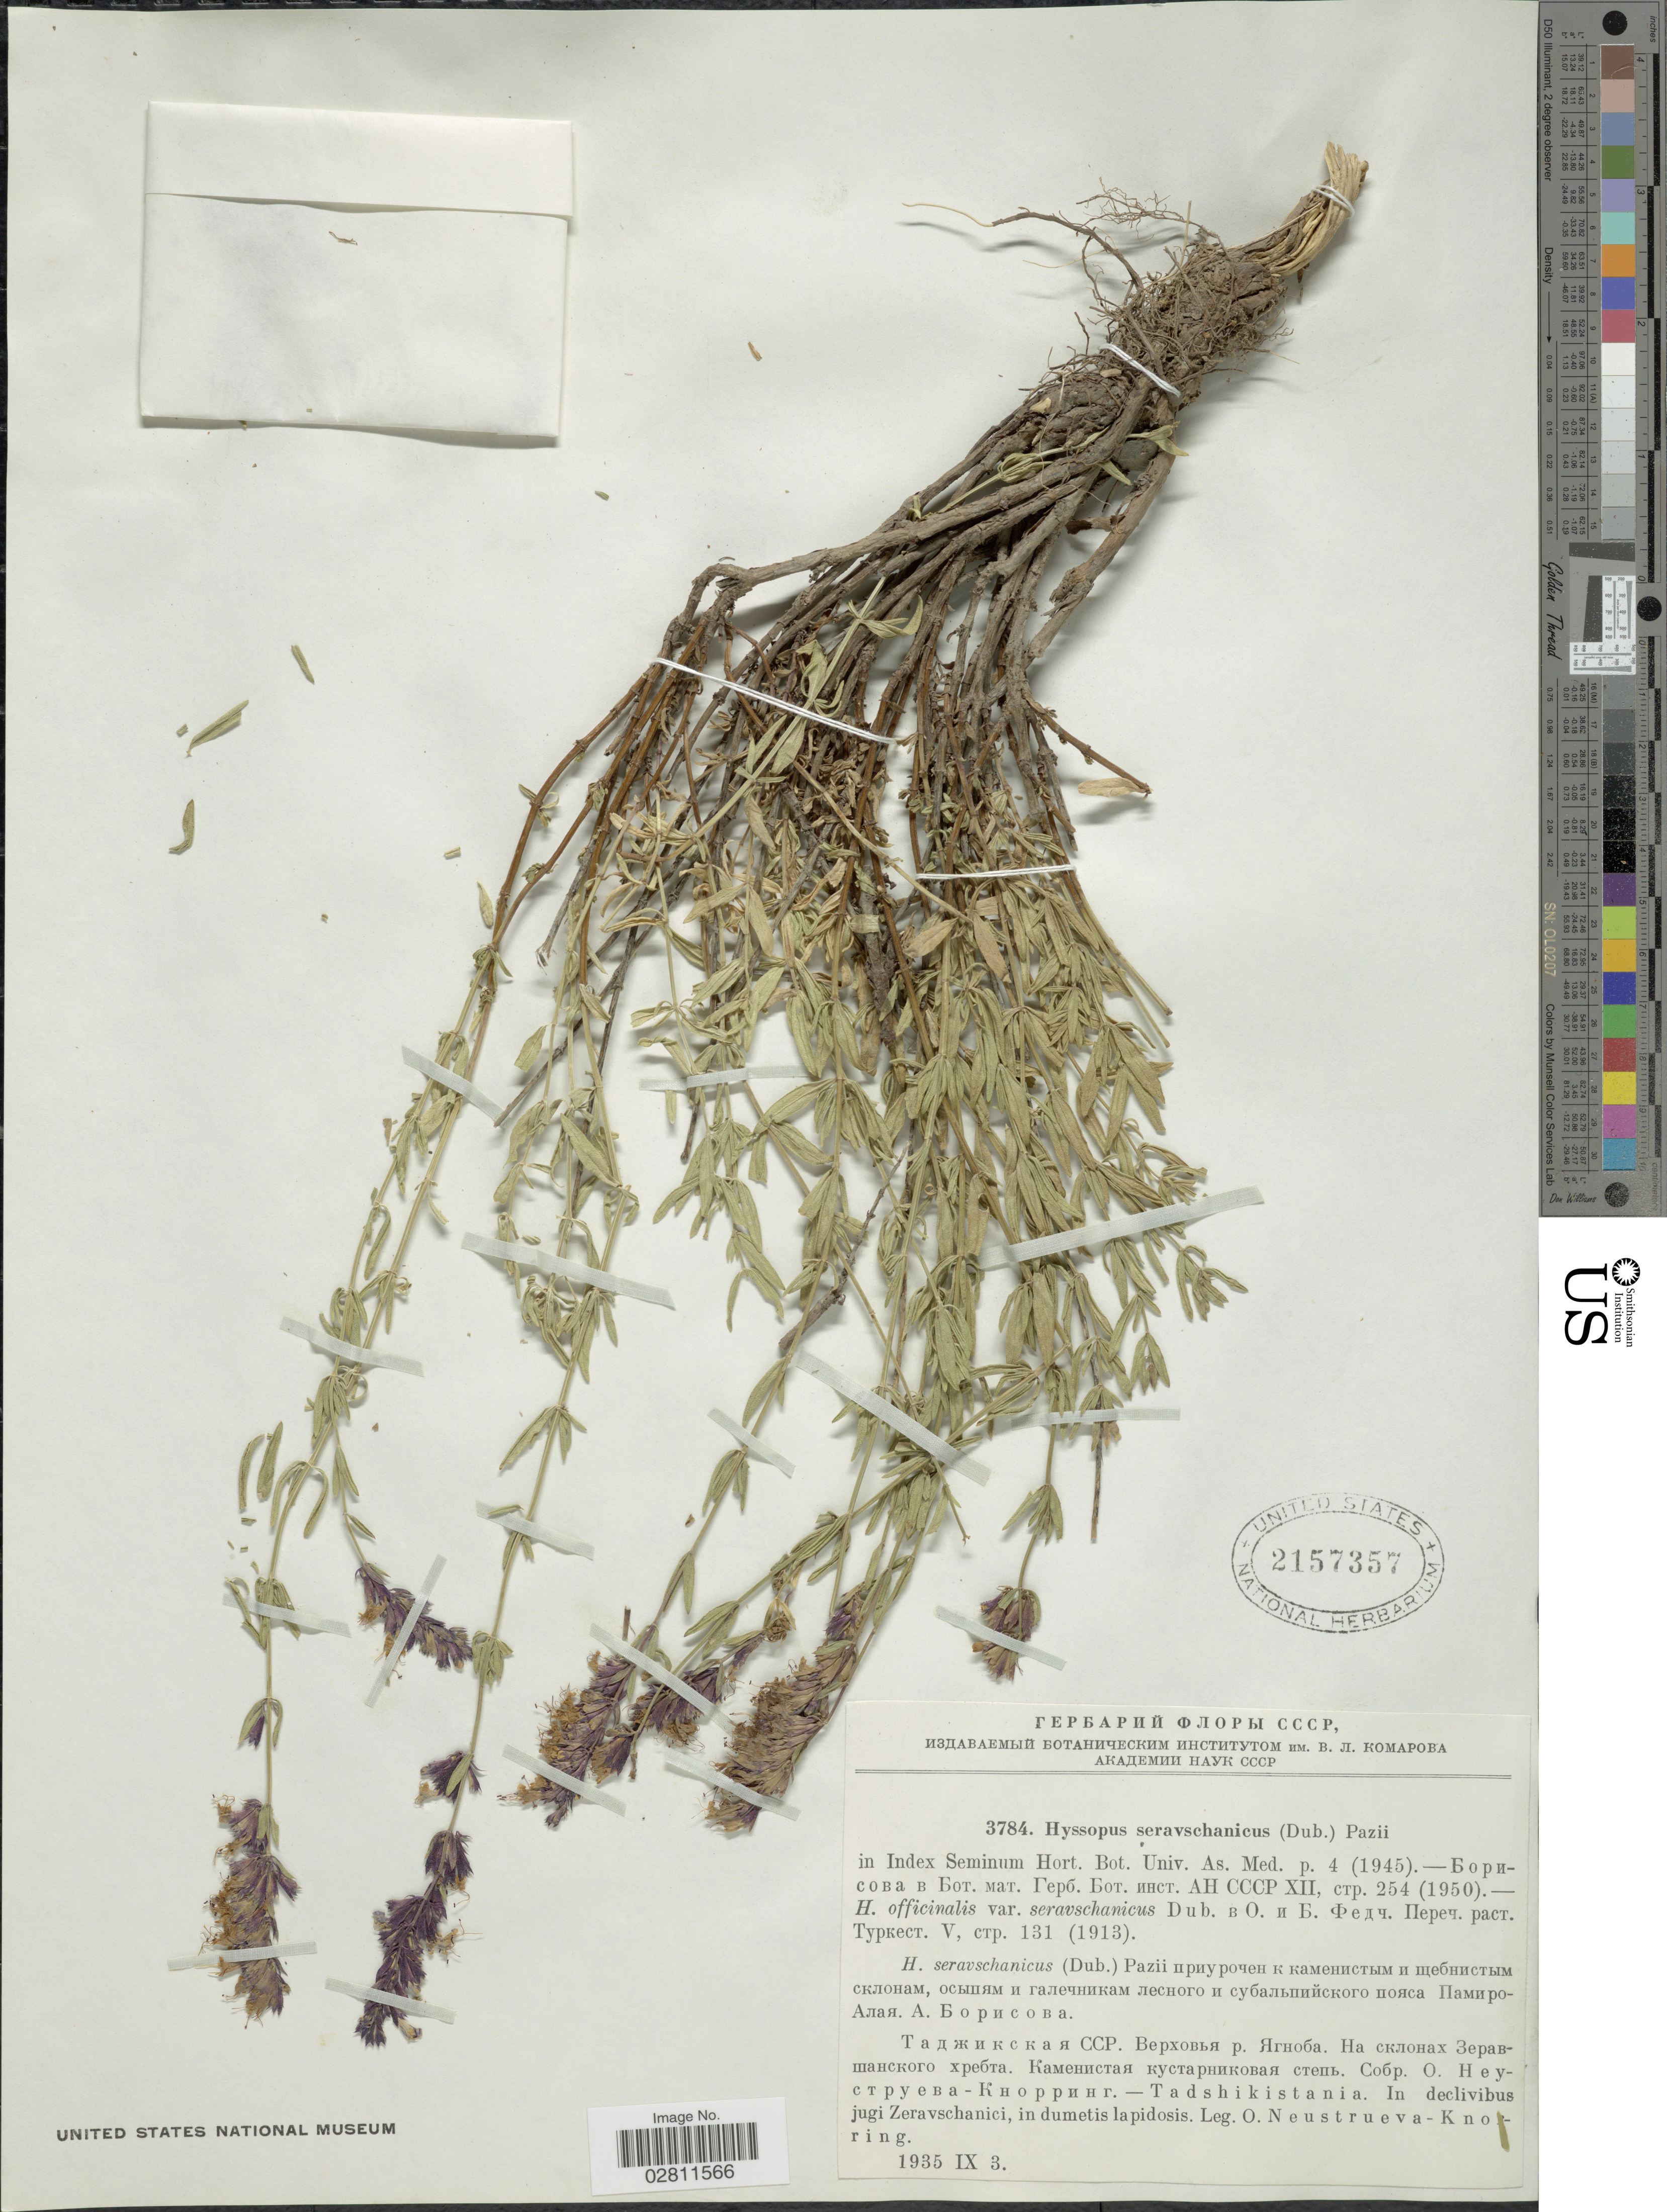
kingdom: Plantae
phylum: Tracheophyta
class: Magnoliopsida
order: Lamiales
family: Lamiaceae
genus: Hyssopus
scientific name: Hyssopus seravschanicus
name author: (Dubj.) Pazij.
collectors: O. Neustrueva-Knorring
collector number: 3784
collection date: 1935-09-03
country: Tajikistan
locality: Tadshikistania. In declivibus jugi Zeravschanici, in dumetis lapidosis.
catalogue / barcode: US 2157357